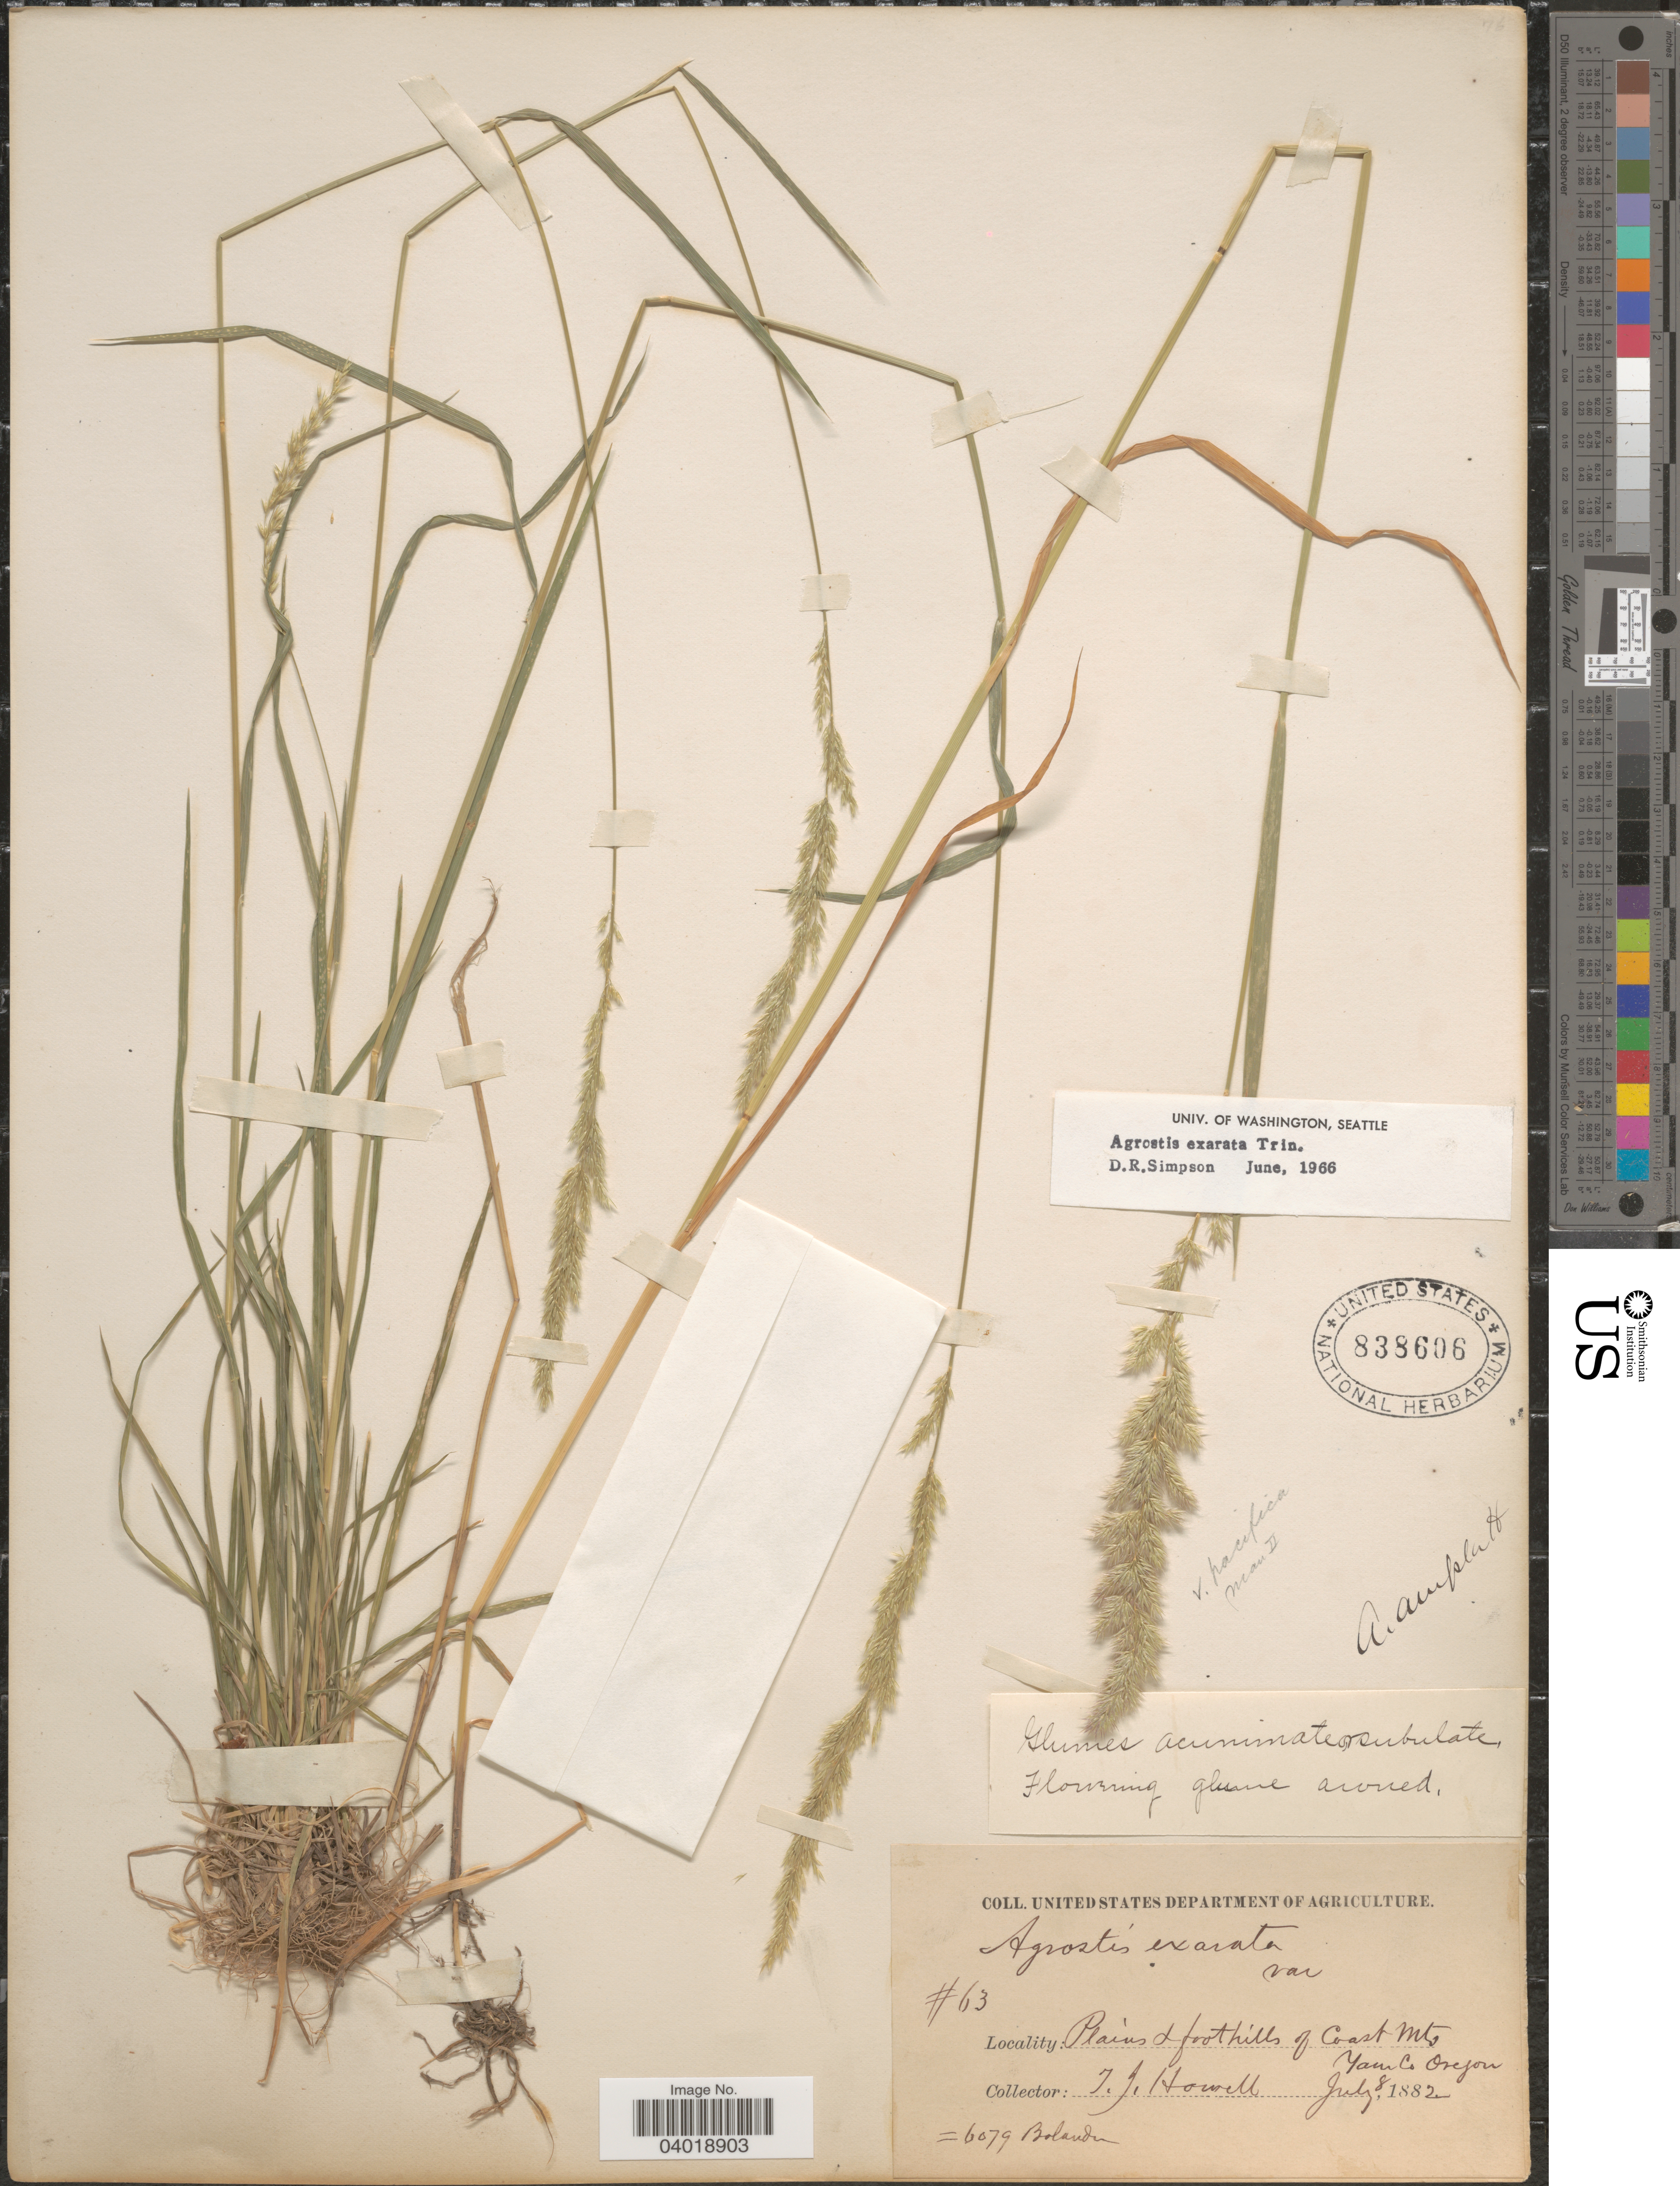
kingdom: Plantae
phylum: Tracheophyta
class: Liliopsida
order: Poales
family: Poaceae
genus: Agrostis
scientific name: Agrostis exarata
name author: Trin.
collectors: T. J. Howell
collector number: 63?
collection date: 1882-07-08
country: United States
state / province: Oregon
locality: Plains + foothills of Coast Mts. Yam Co.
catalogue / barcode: US 838606